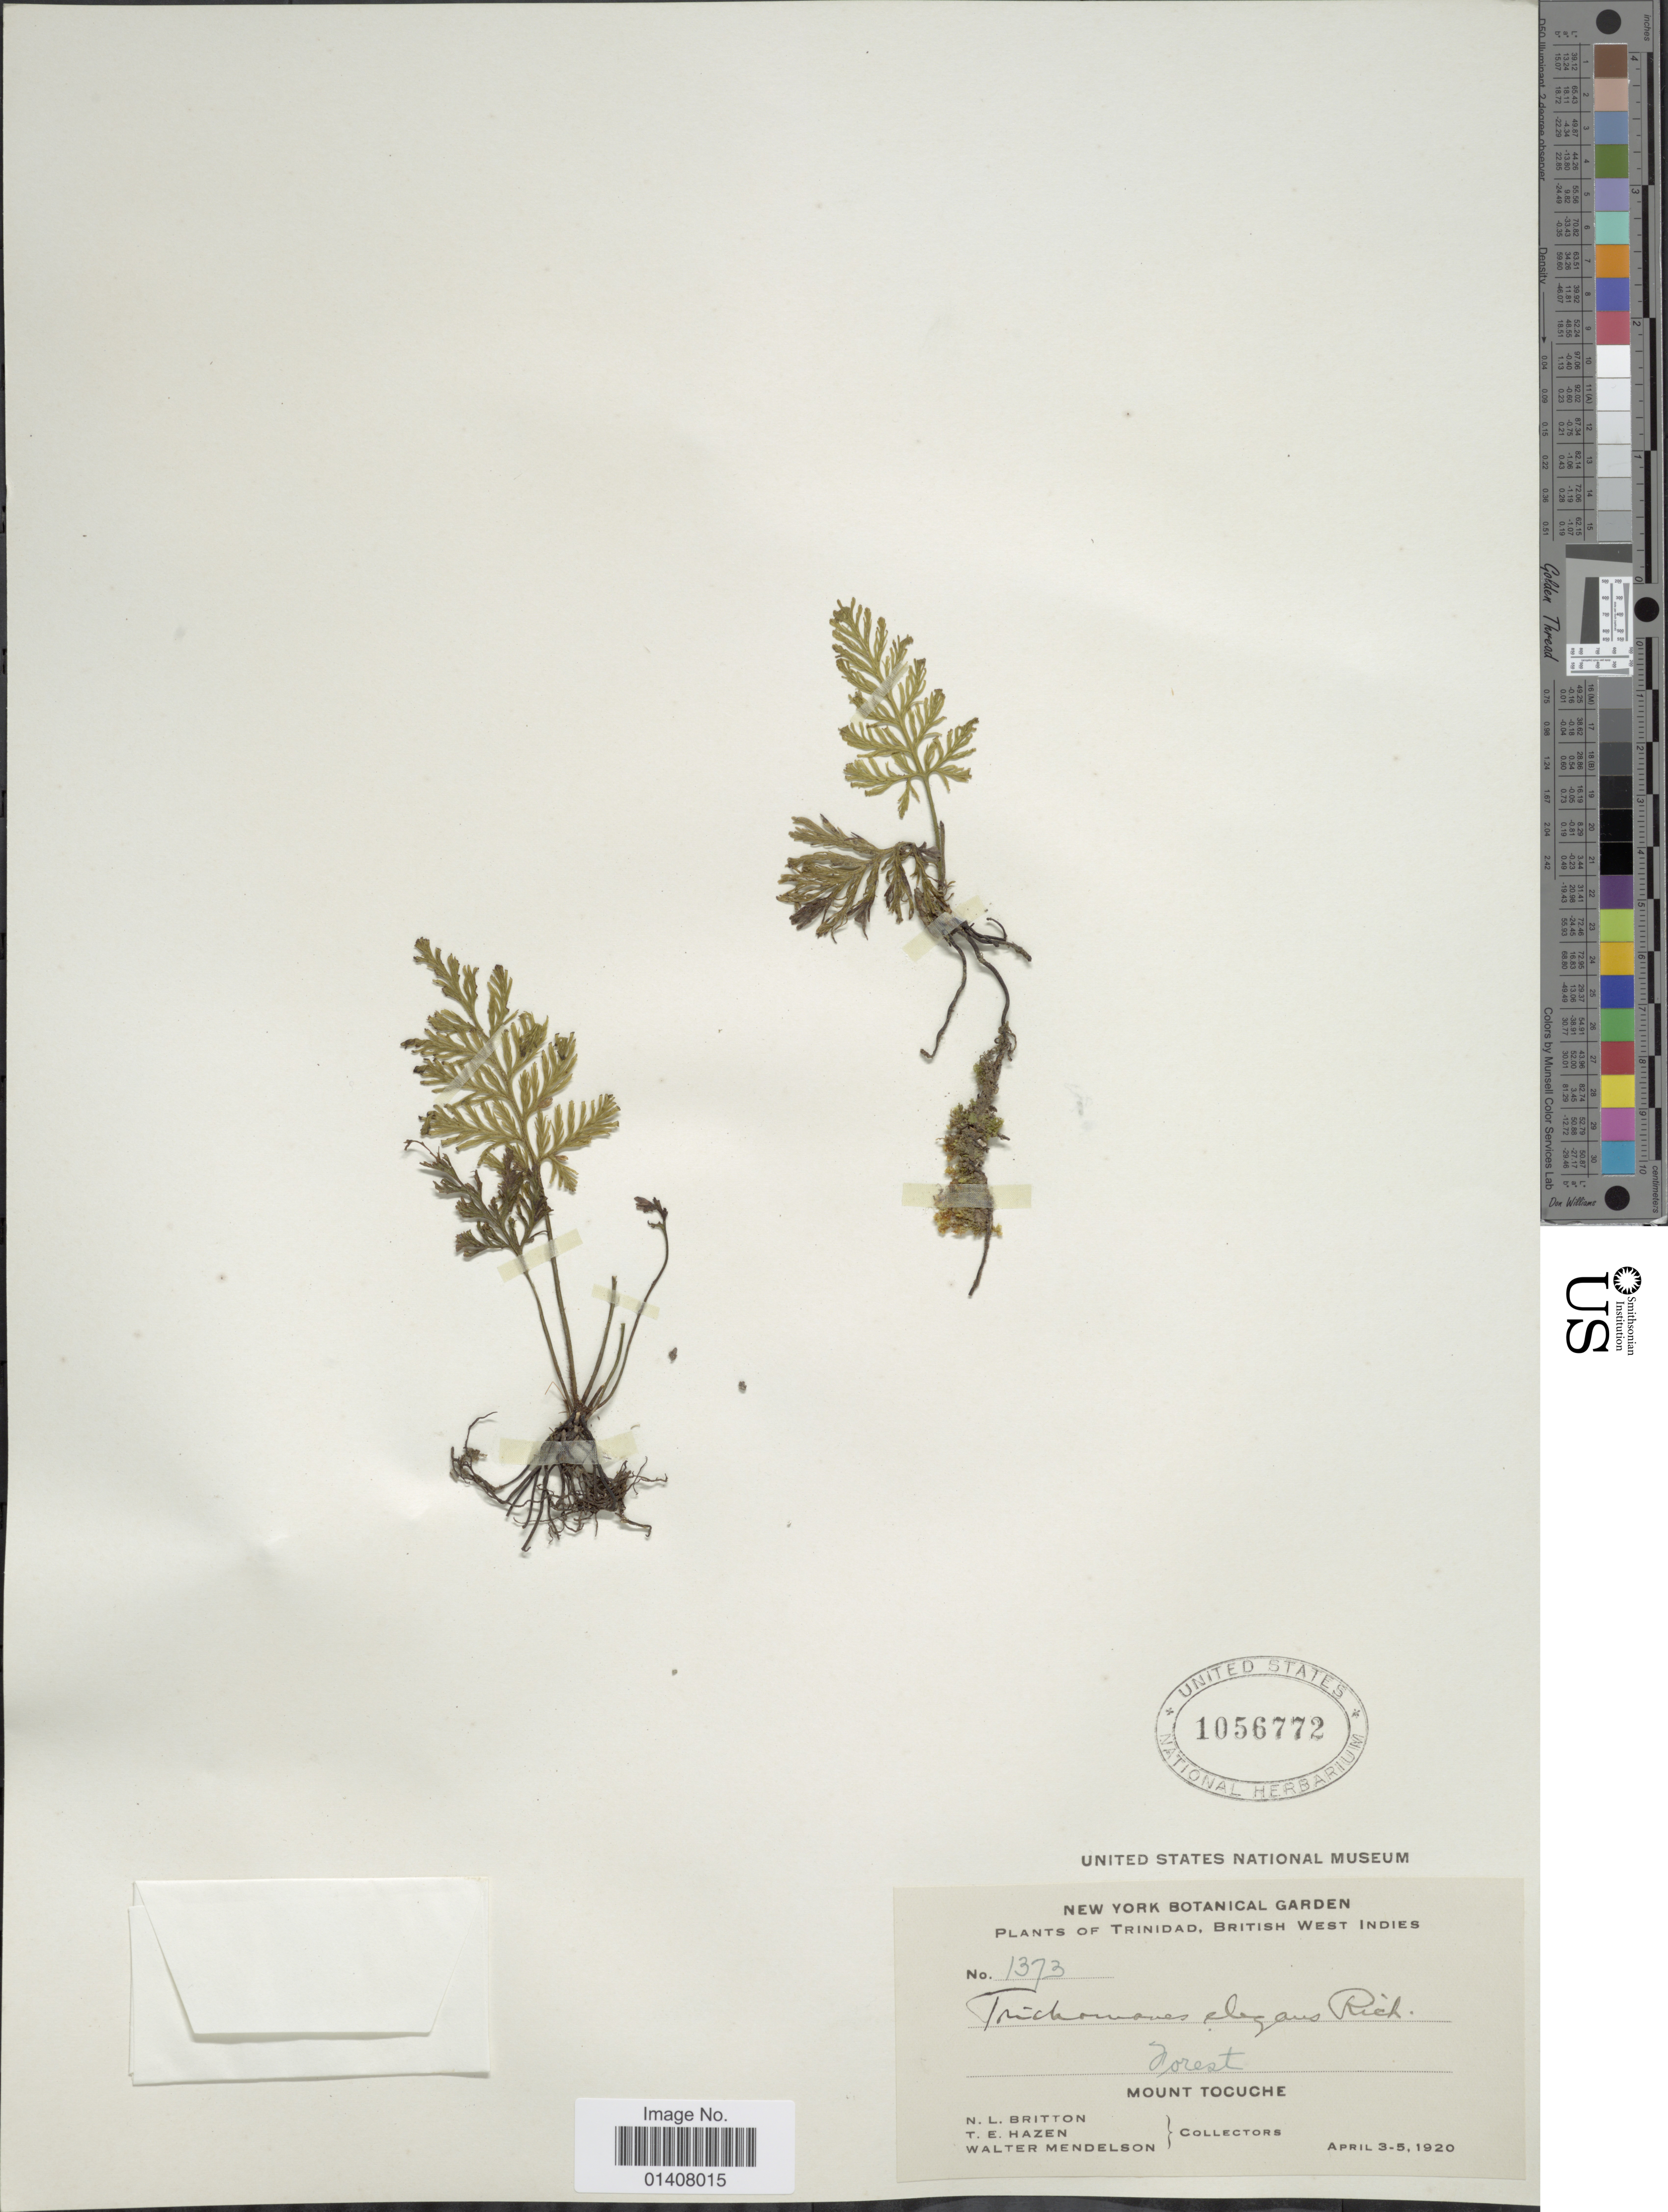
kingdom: Plantae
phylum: Tracheophyta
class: Polypodiopsida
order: Hymenophyllales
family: Hymenophyllaceae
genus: Trichomanes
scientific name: Trichomanes elegans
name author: Rich.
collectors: N. Britton, T. E. Hazen & W. Mendelson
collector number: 1373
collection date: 1920-04-03/1920-04-05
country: Trinidad and Tobago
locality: Trinidad, British West Indies, Mount Tocuche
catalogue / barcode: US 1056772